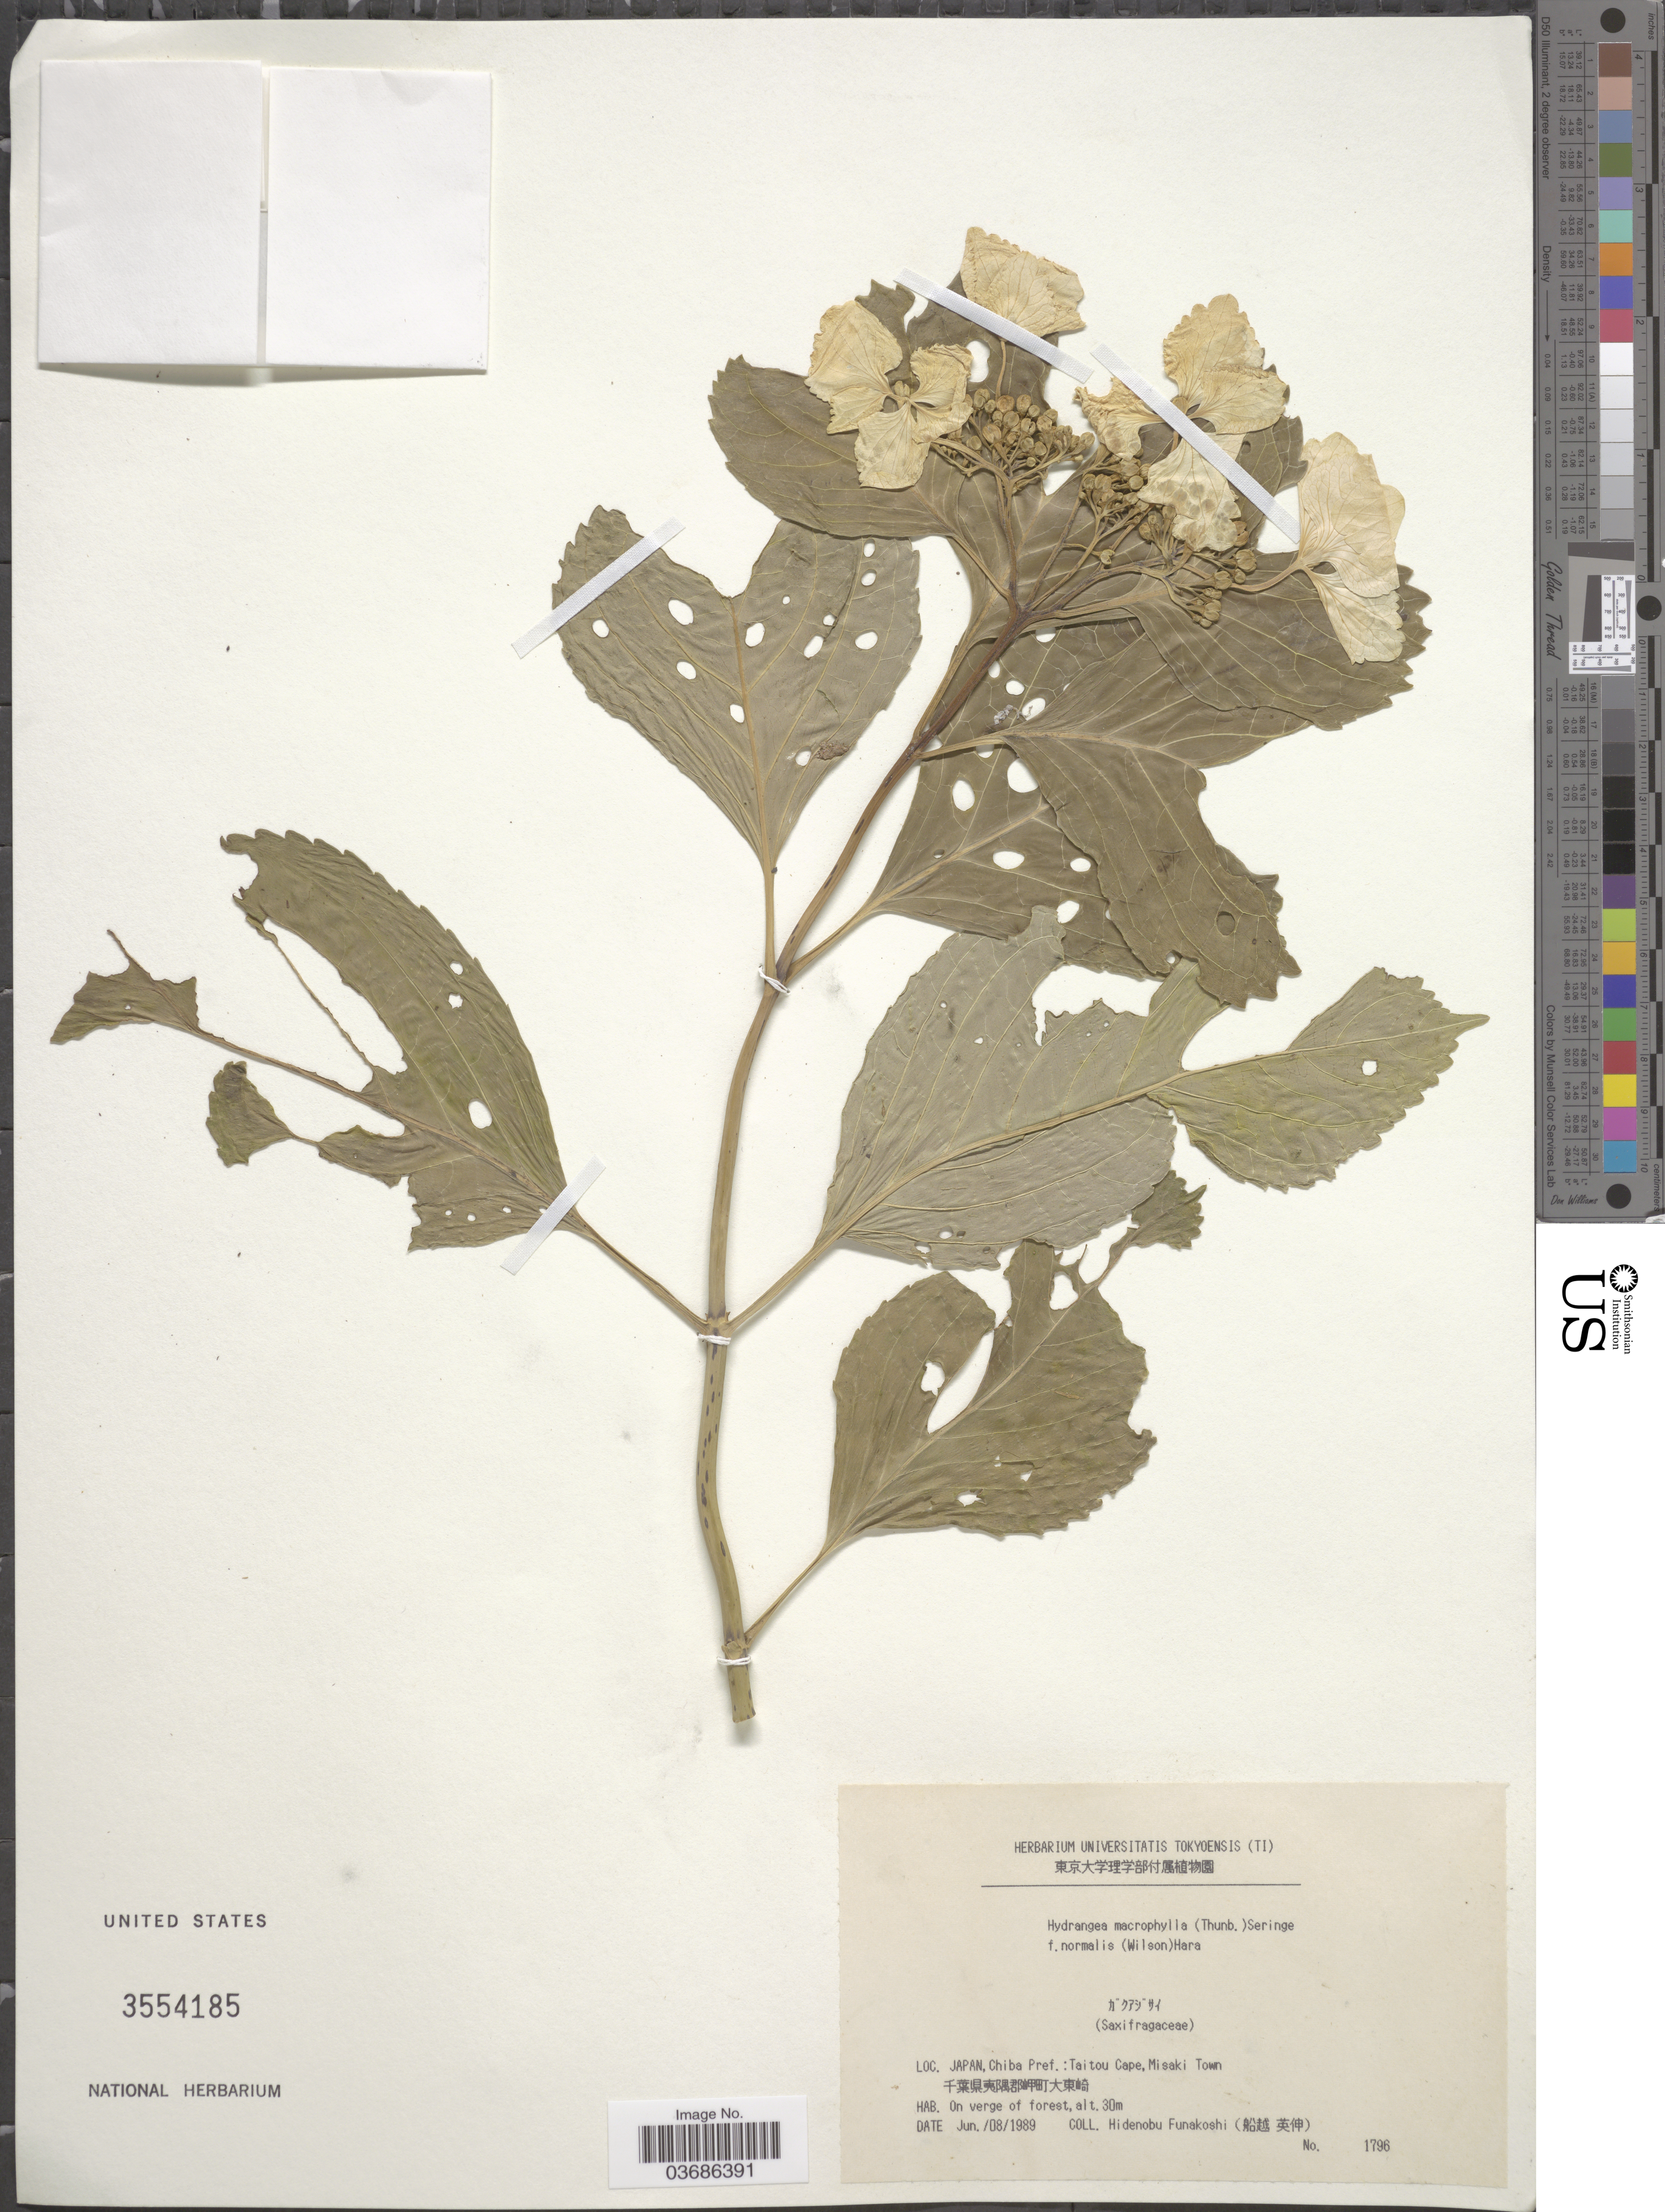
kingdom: Plantae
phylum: Tracheophyta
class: Magnoliopsida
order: Cornales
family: Hydrangeaceae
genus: Hydrangea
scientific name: Hydrangea macrophylla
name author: (Thunb.) Ser.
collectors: H. Funakoshi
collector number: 1796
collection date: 1989-06-08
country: Japan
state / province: Tiba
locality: Chiba Pref.: Taitou Cape, Misaki Town X.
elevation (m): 30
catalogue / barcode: US 3554185